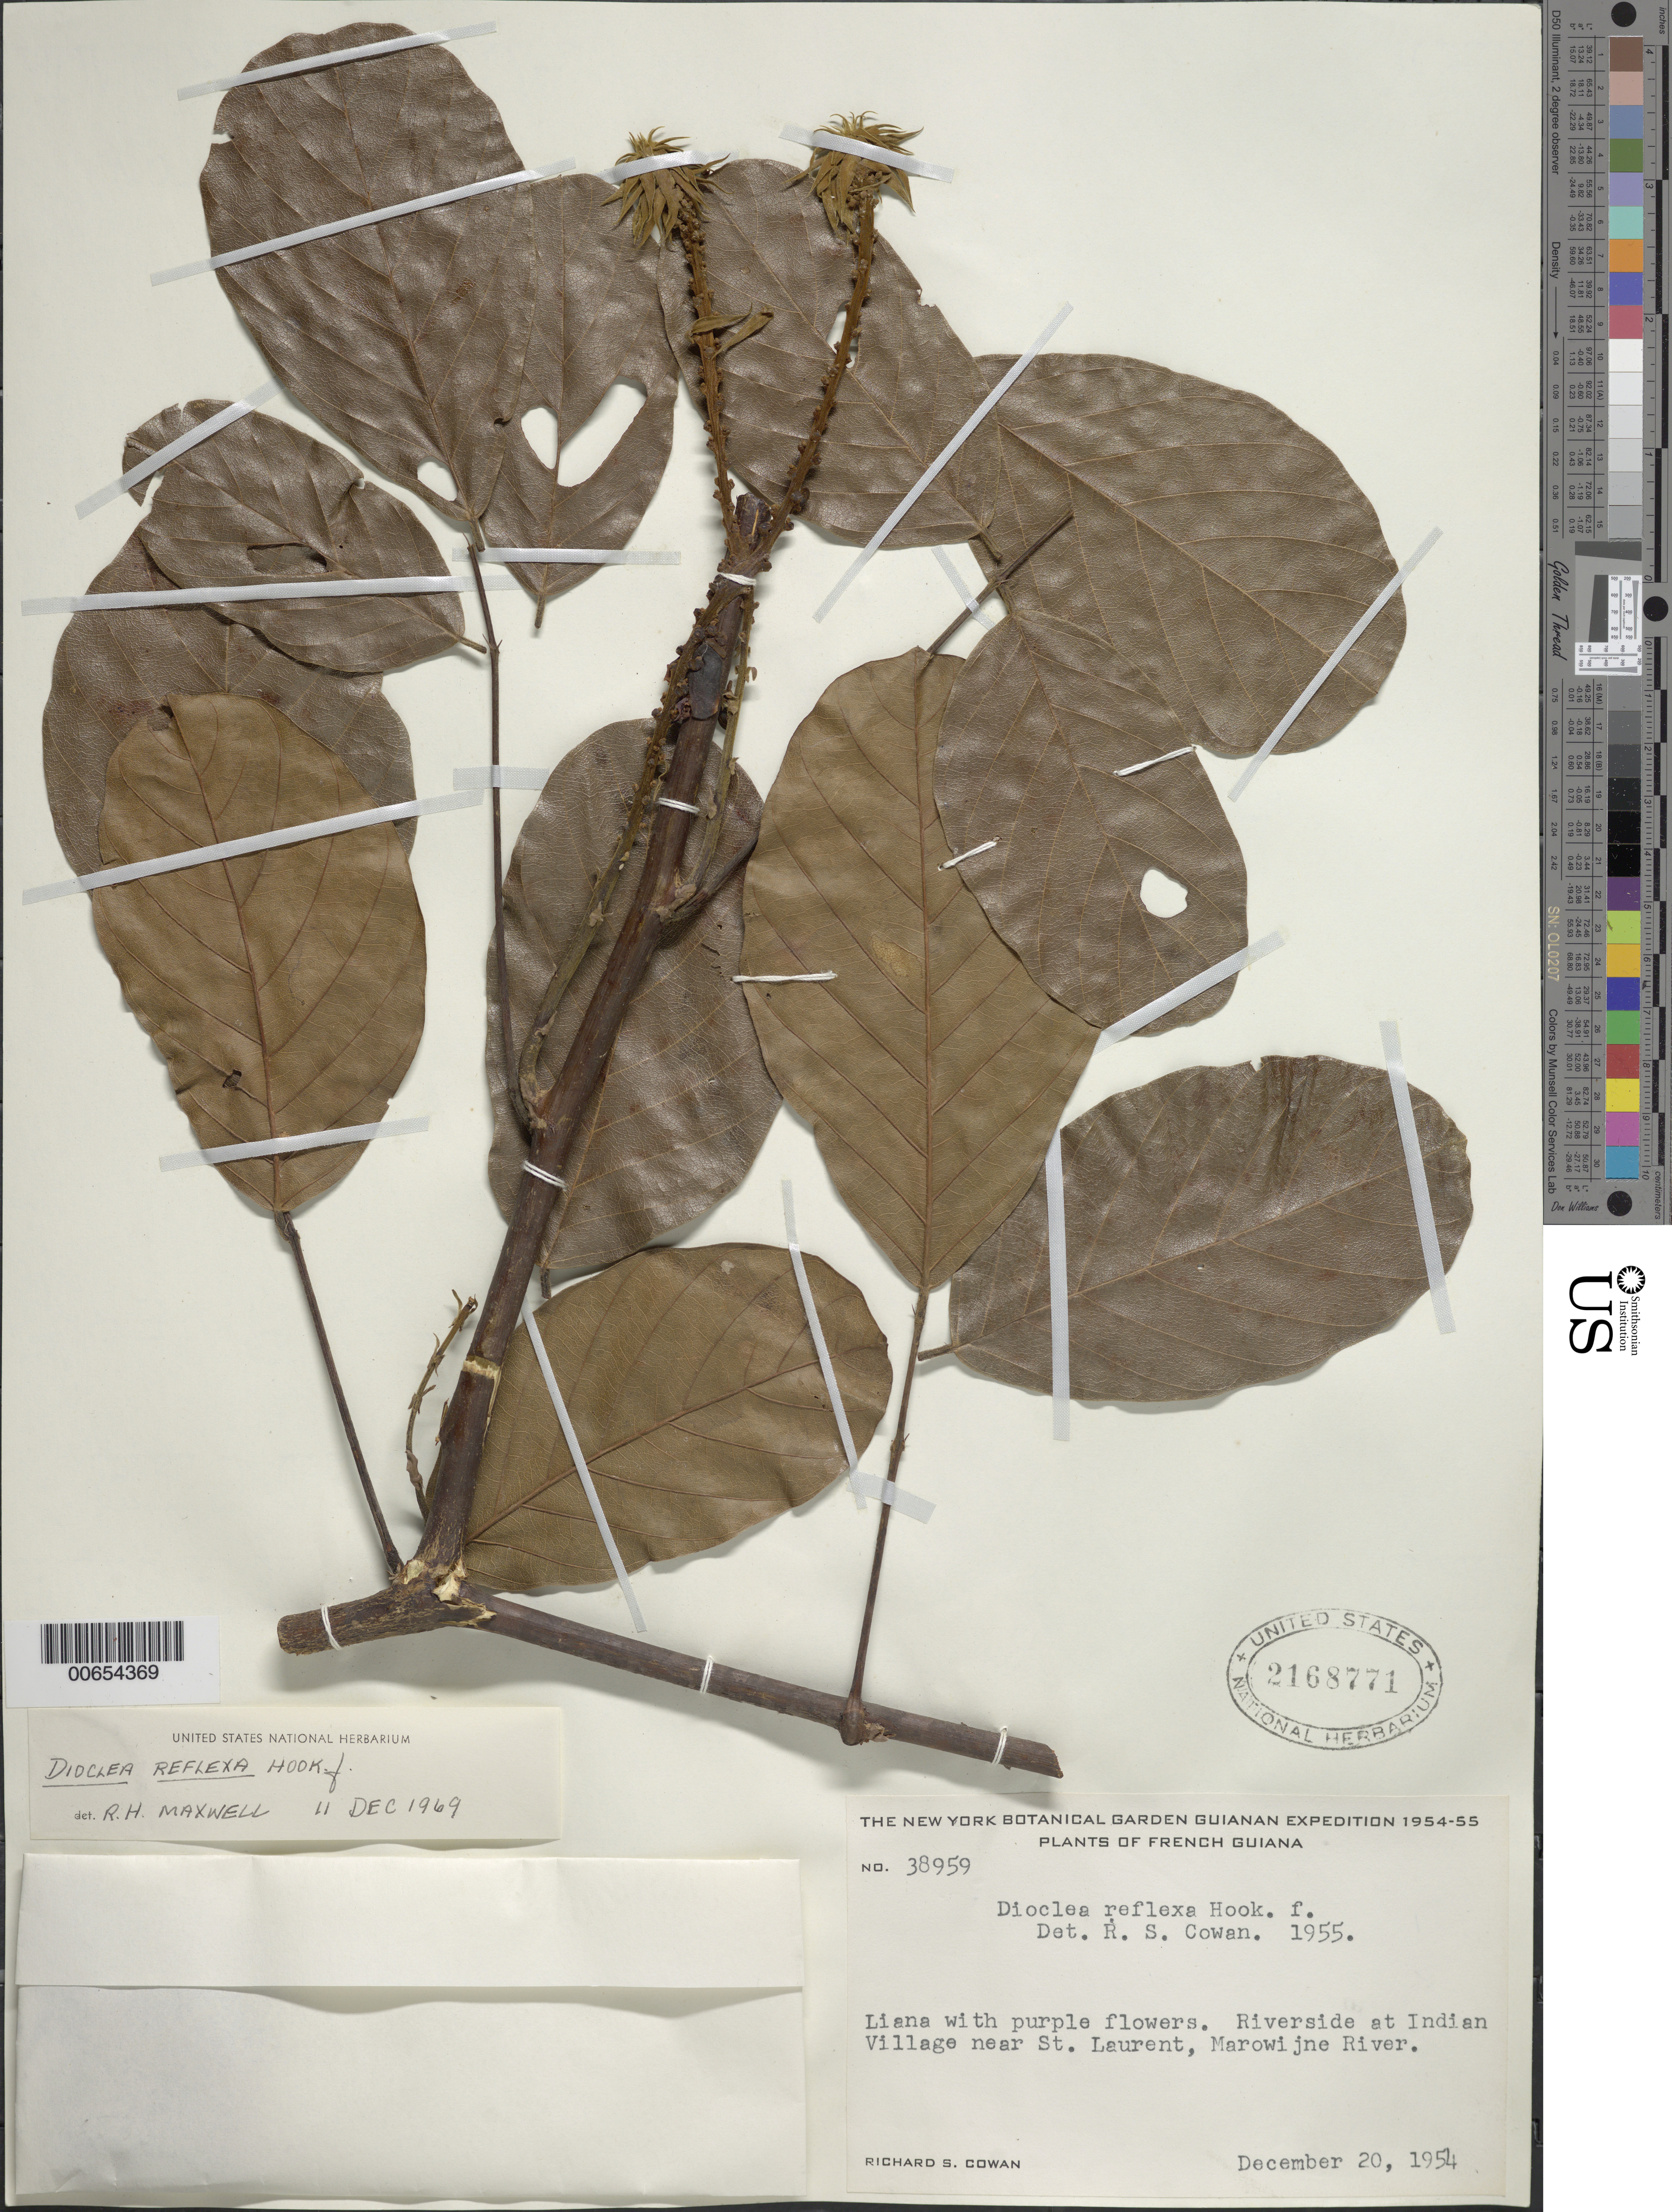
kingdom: Plantae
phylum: Tracheophyta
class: Magnoliopsida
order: Fabales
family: Fabaceae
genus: Macropsychanthus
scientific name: Macropsychanthus comosus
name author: (G. Mey.) L.P. Queiroz & Snak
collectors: R. S. Cowan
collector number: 38959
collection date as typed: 20-Dec-54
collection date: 1954-12-20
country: French Guiana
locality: St. Laurent, Marowijne R.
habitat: Riverside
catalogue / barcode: US 2168771